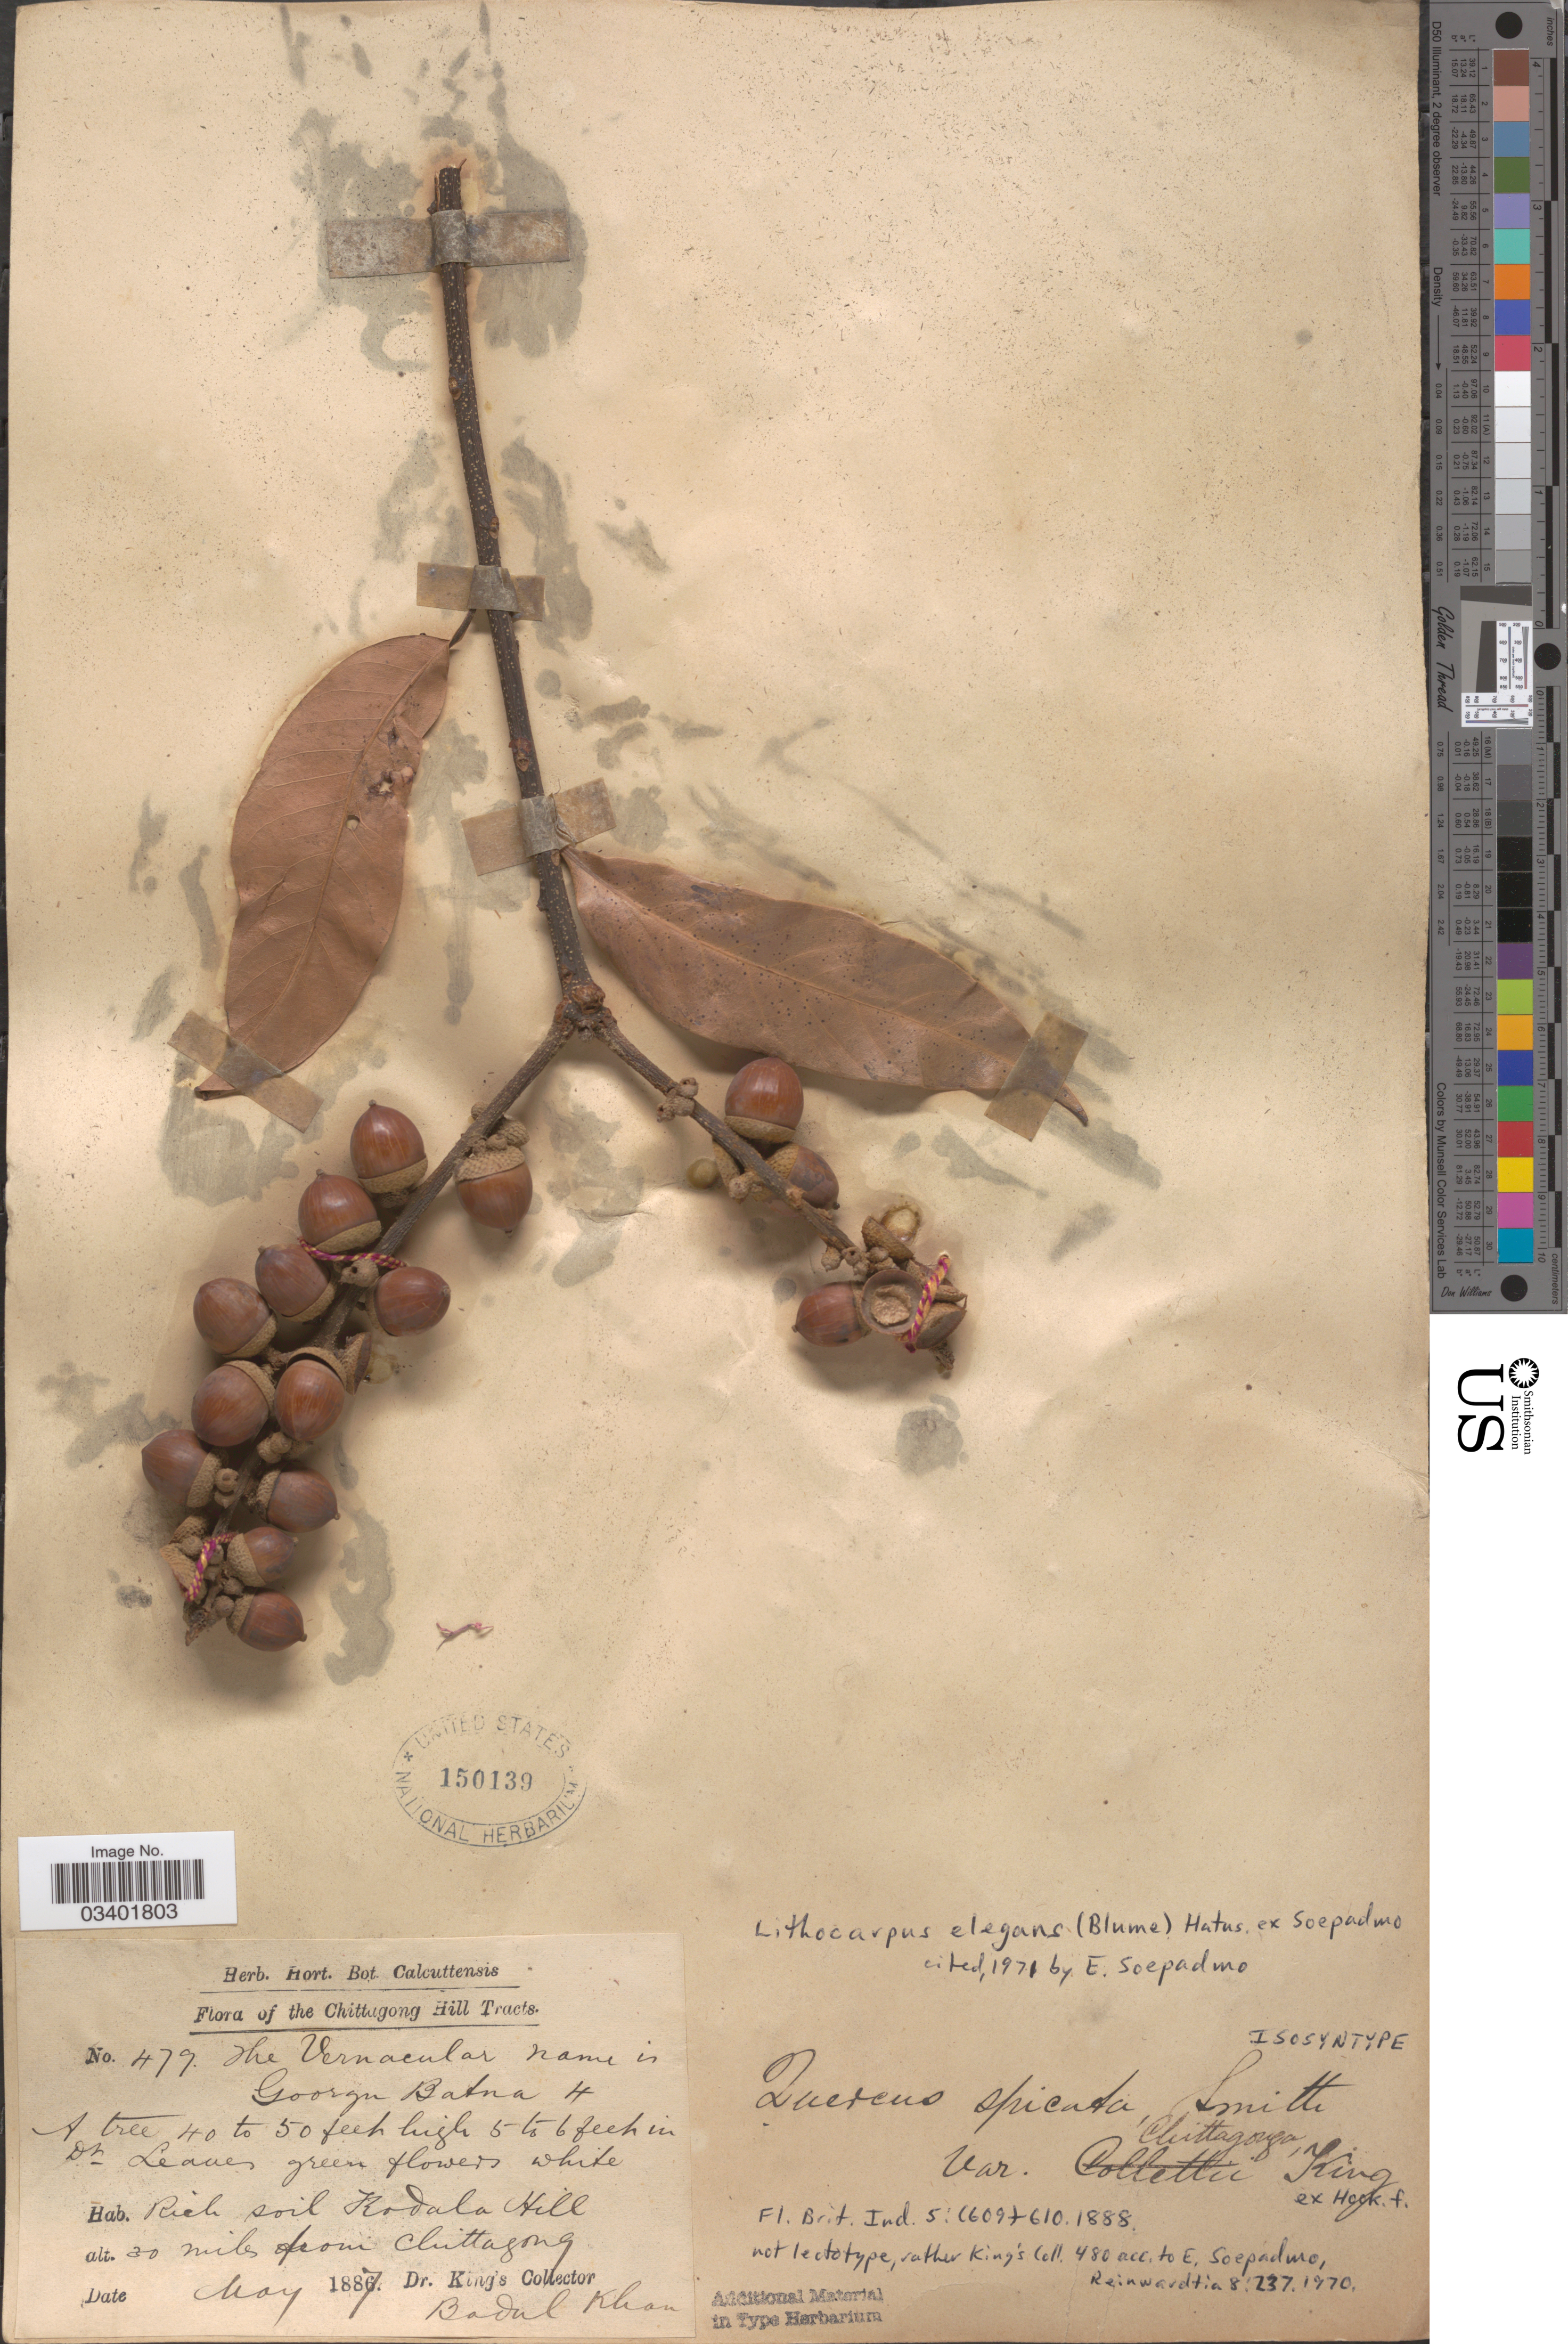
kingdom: Plantae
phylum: Tracheophyta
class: Magnoliopsida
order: Fagales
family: Fagaceae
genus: Lithocarpus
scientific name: Lithocarpus elegans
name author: (Blume) Hatus. ex Soepadmo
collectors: Dr. King's collector & B. Khan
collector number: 479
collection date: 1887-05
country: Bangladesh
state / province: Chittagong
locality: The Chittagong Hill Tracts. Rich soil Rodala Hill 30 miles from Chittagong.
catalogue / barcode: US 150139